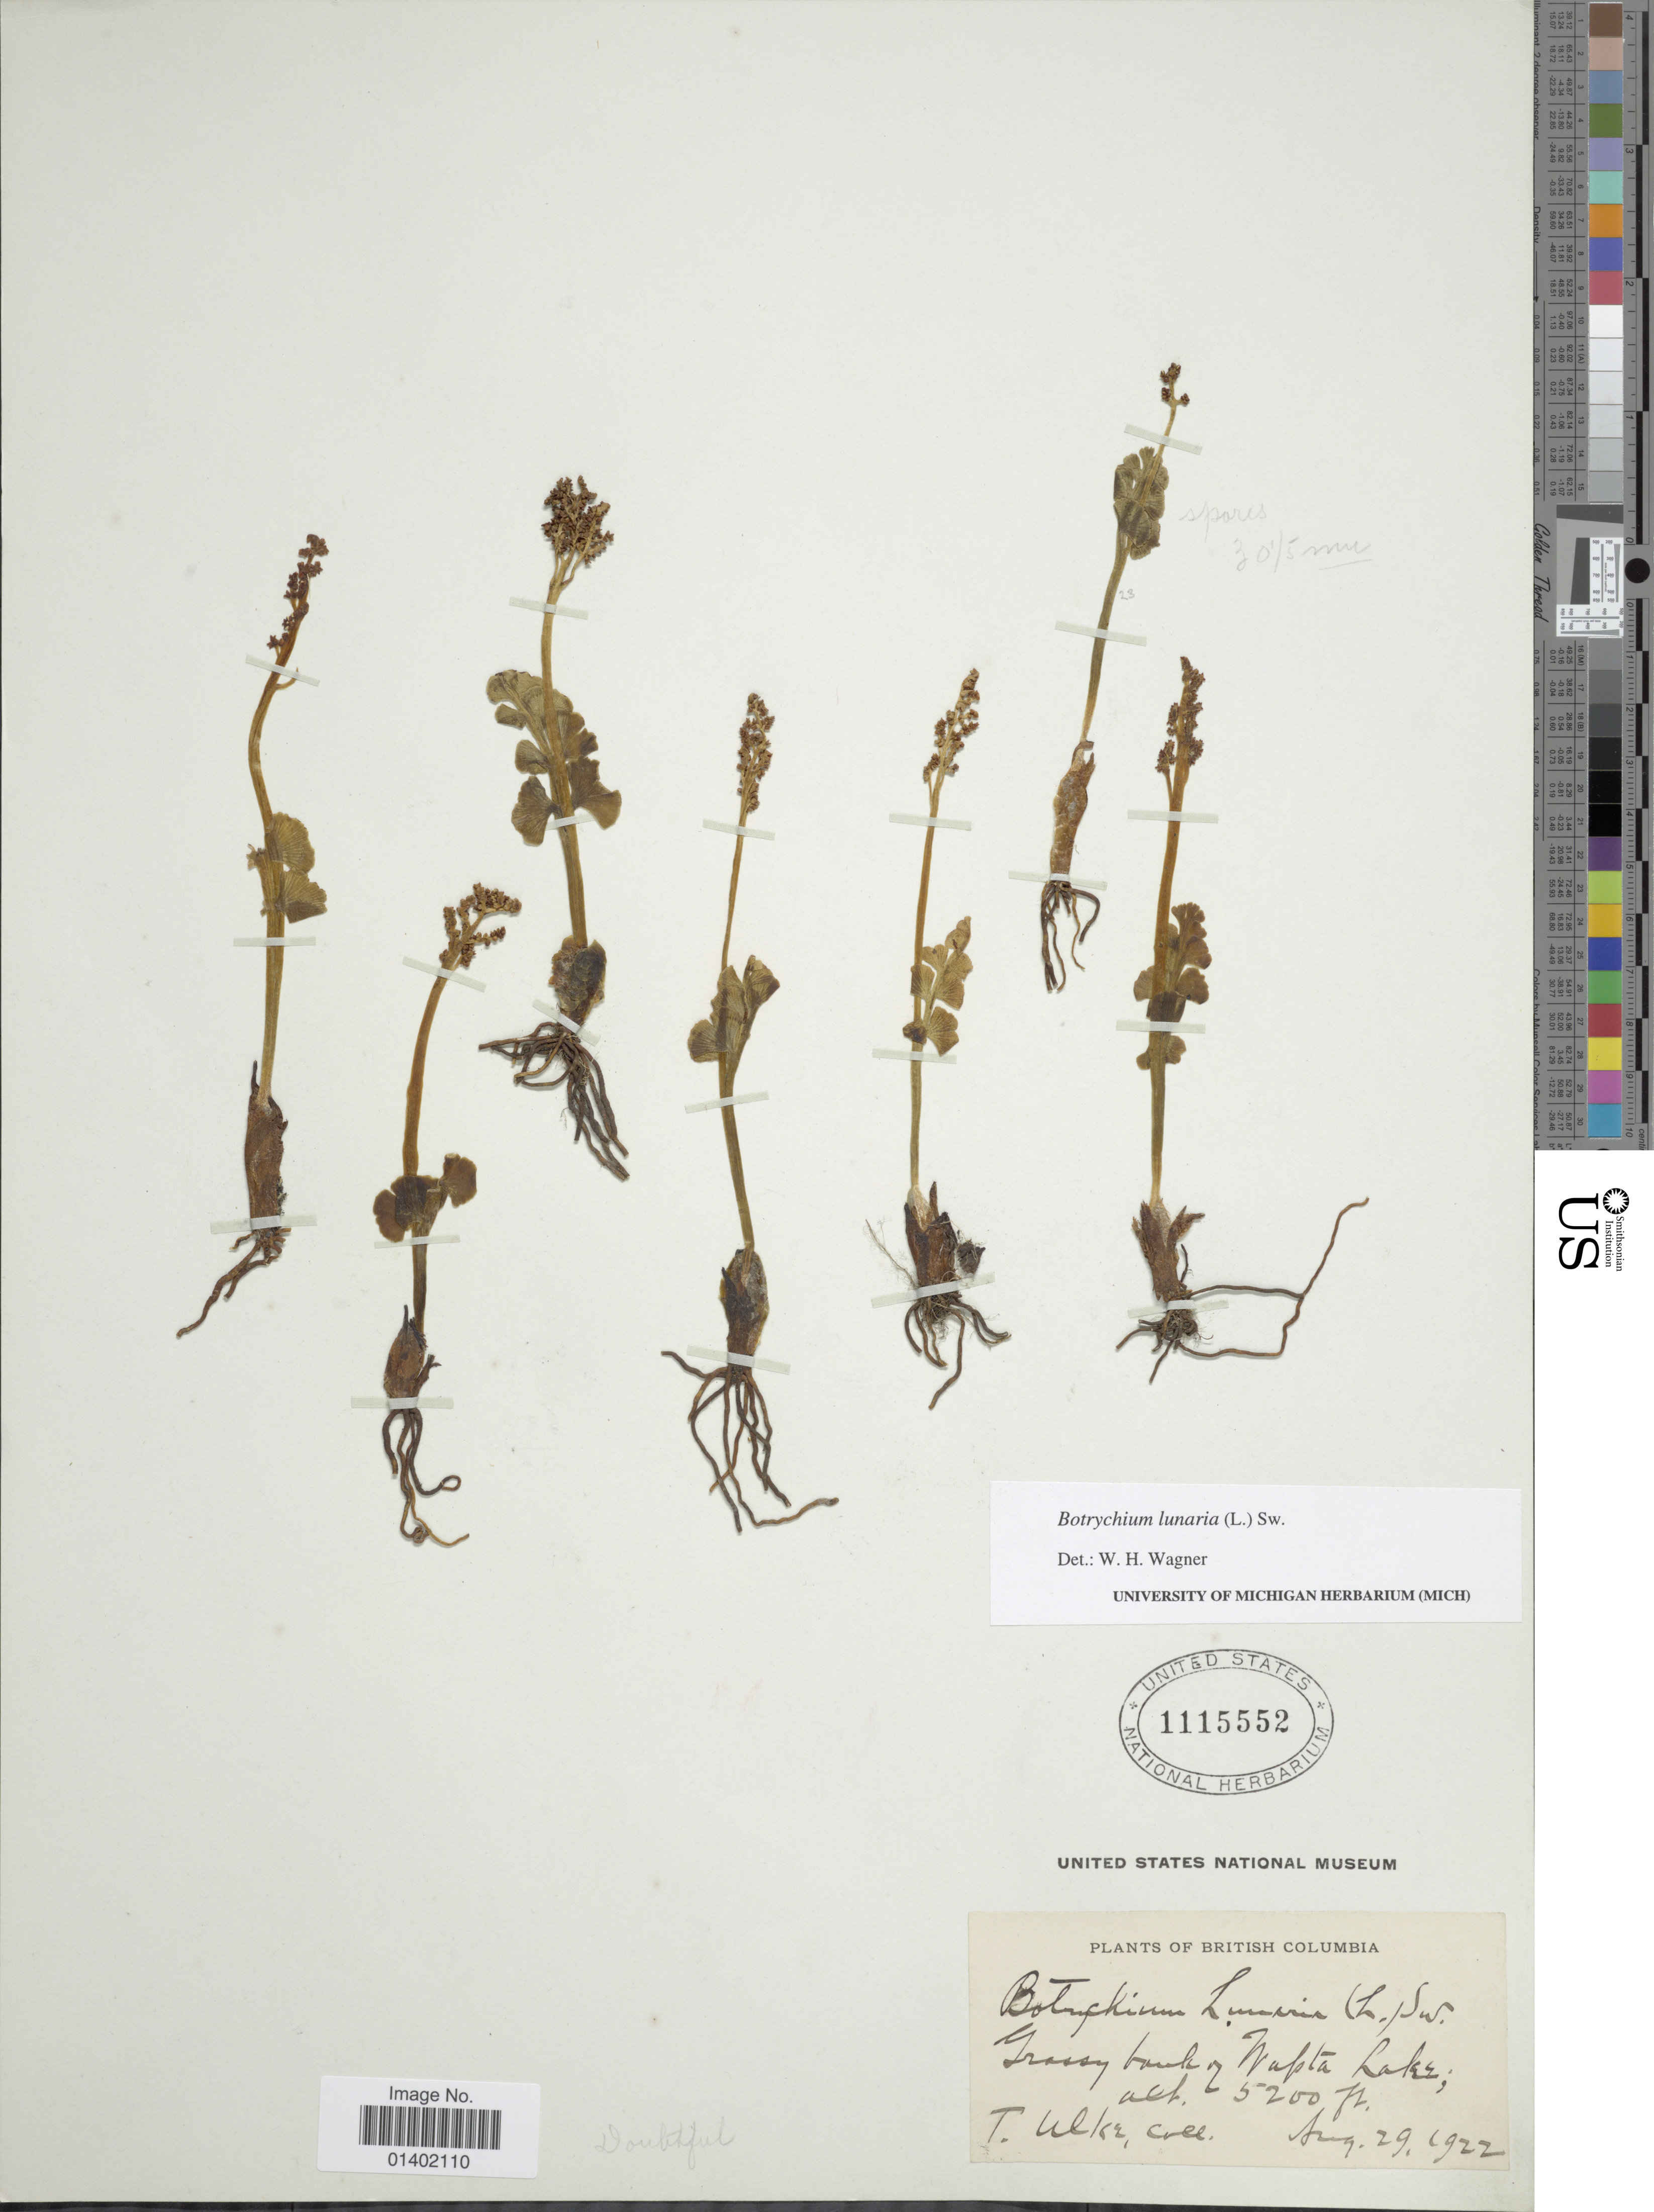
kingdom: Plantae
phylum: Tracheophyta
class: Polypodiopsida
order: Ophioglossales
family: Ophioglossaceae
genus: Botrychium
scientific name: Botrychium lunaria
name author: (L.) Sw.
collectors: T. Ulke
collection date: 1922-08-29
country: Canada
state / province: British Columbia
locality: British Columbia, Wapta Lake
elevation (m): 1585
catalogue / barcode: US 1115552